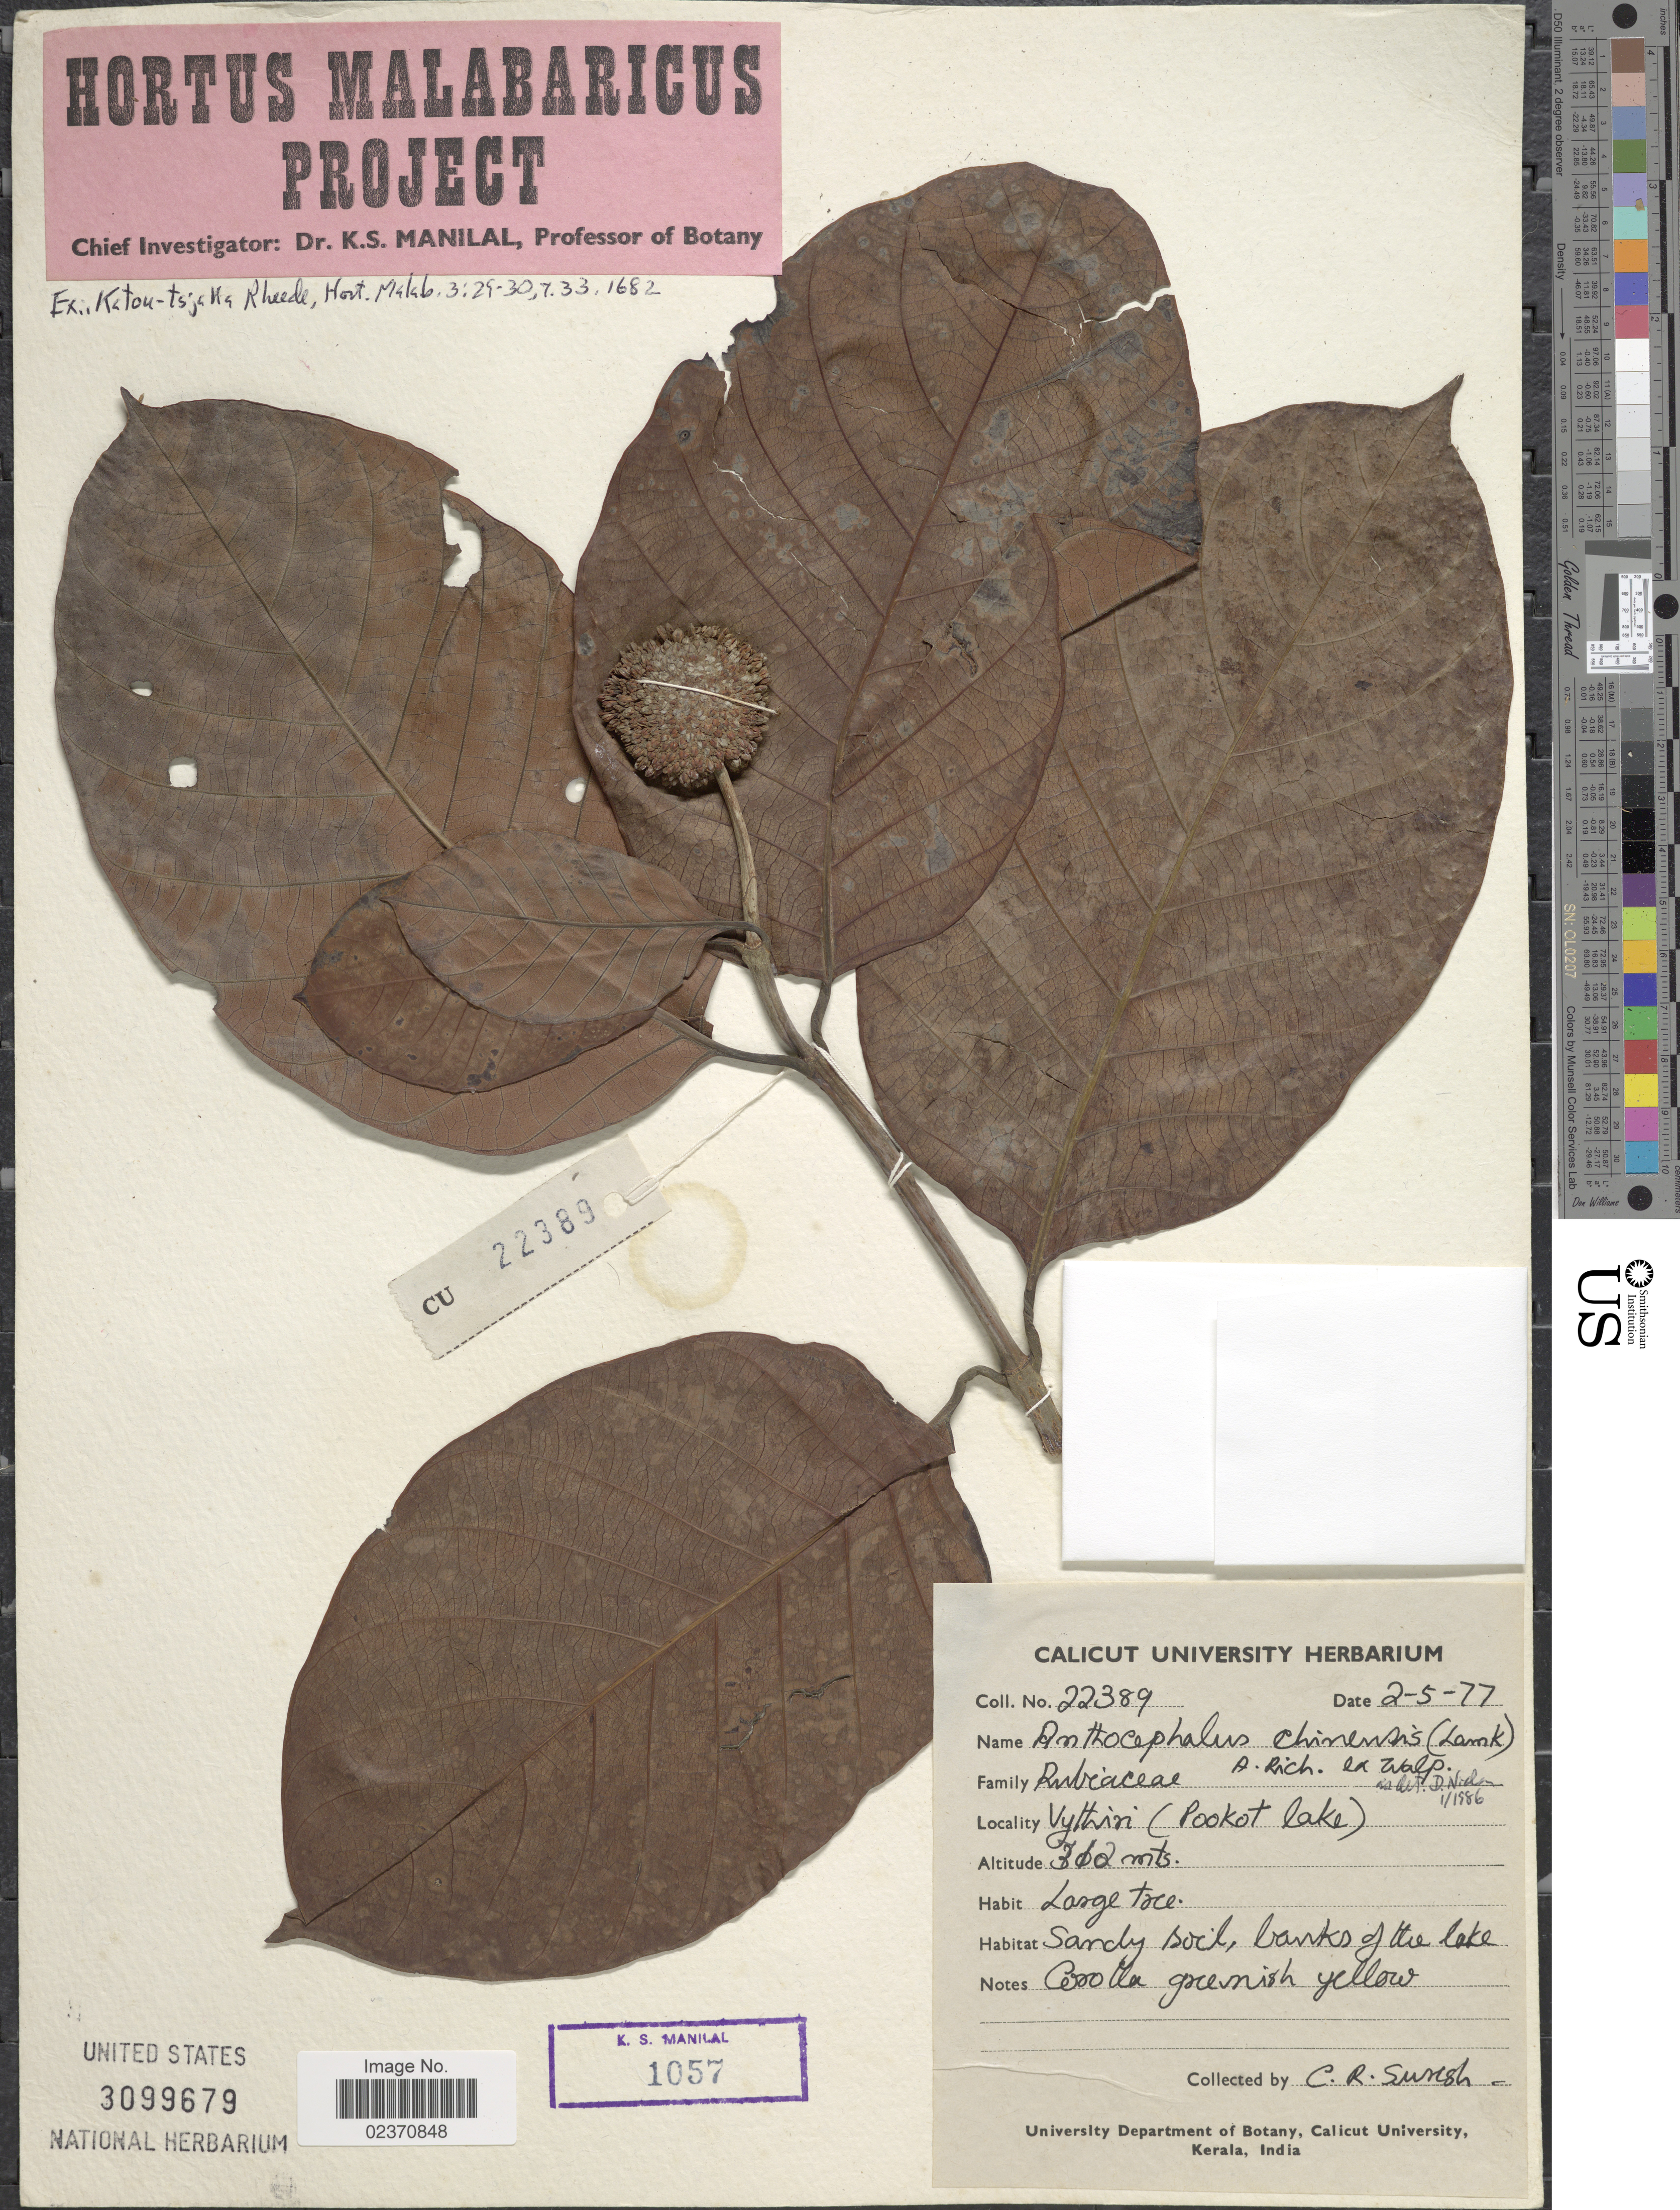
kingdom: Plantae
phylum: Tracheophyta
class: Magnoliopsida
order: Gentianales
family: Rubiaceae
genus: Breonia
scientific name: Breonia chinensis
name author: (Lam.) Capuron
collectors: C. Suresh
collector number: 22389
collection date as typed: Transcribed d/m/y: 2/5/77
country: India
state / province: Kerala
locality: Vythiri (Pookot lake), banks of the lake.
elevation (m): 712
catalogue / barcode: US 3099679